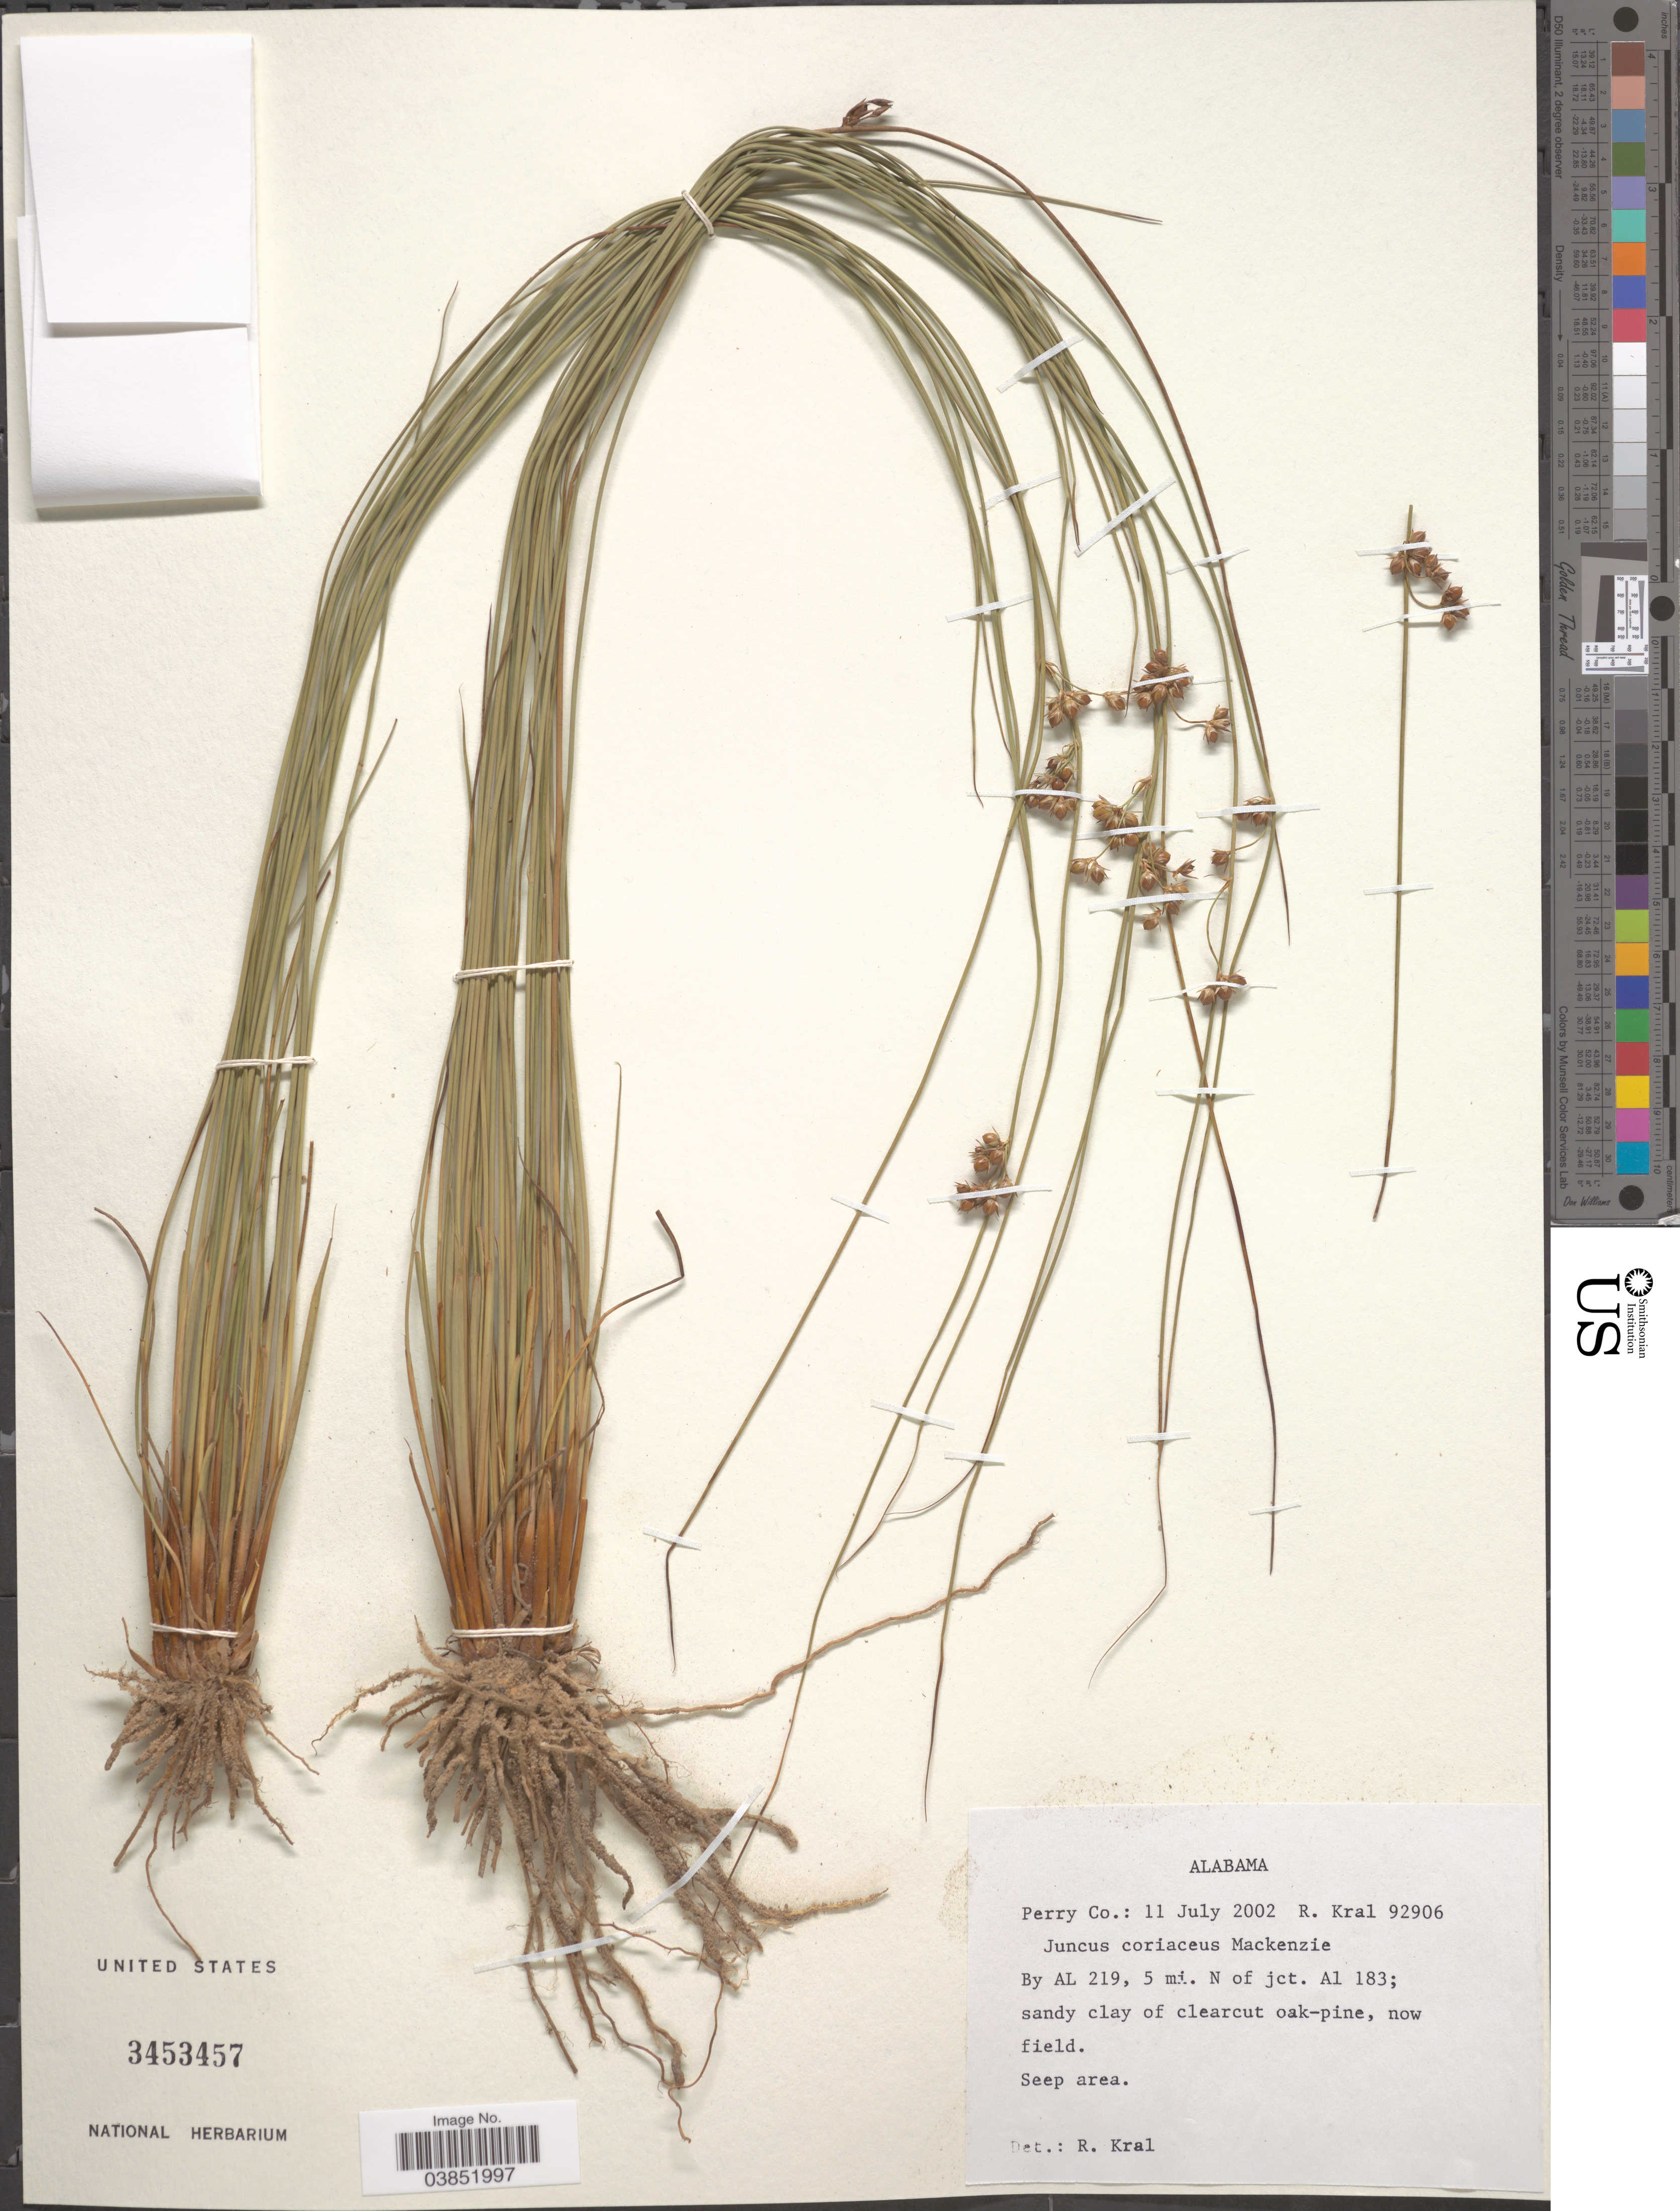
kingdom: Plantae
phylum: Tracheophyta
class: Liliopsida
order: Poales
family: Juncaceae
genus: Juncus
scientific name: Juncus coriaceus Mack.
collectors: R. Kral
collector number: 92906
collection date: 2002-07-11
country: United States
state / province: Alabama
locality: Perry Co.: By AL 219, 5 mi. N of jct. AL 183; sandy clay of clearcut oak-pine, now field.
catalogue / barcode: US 3453457